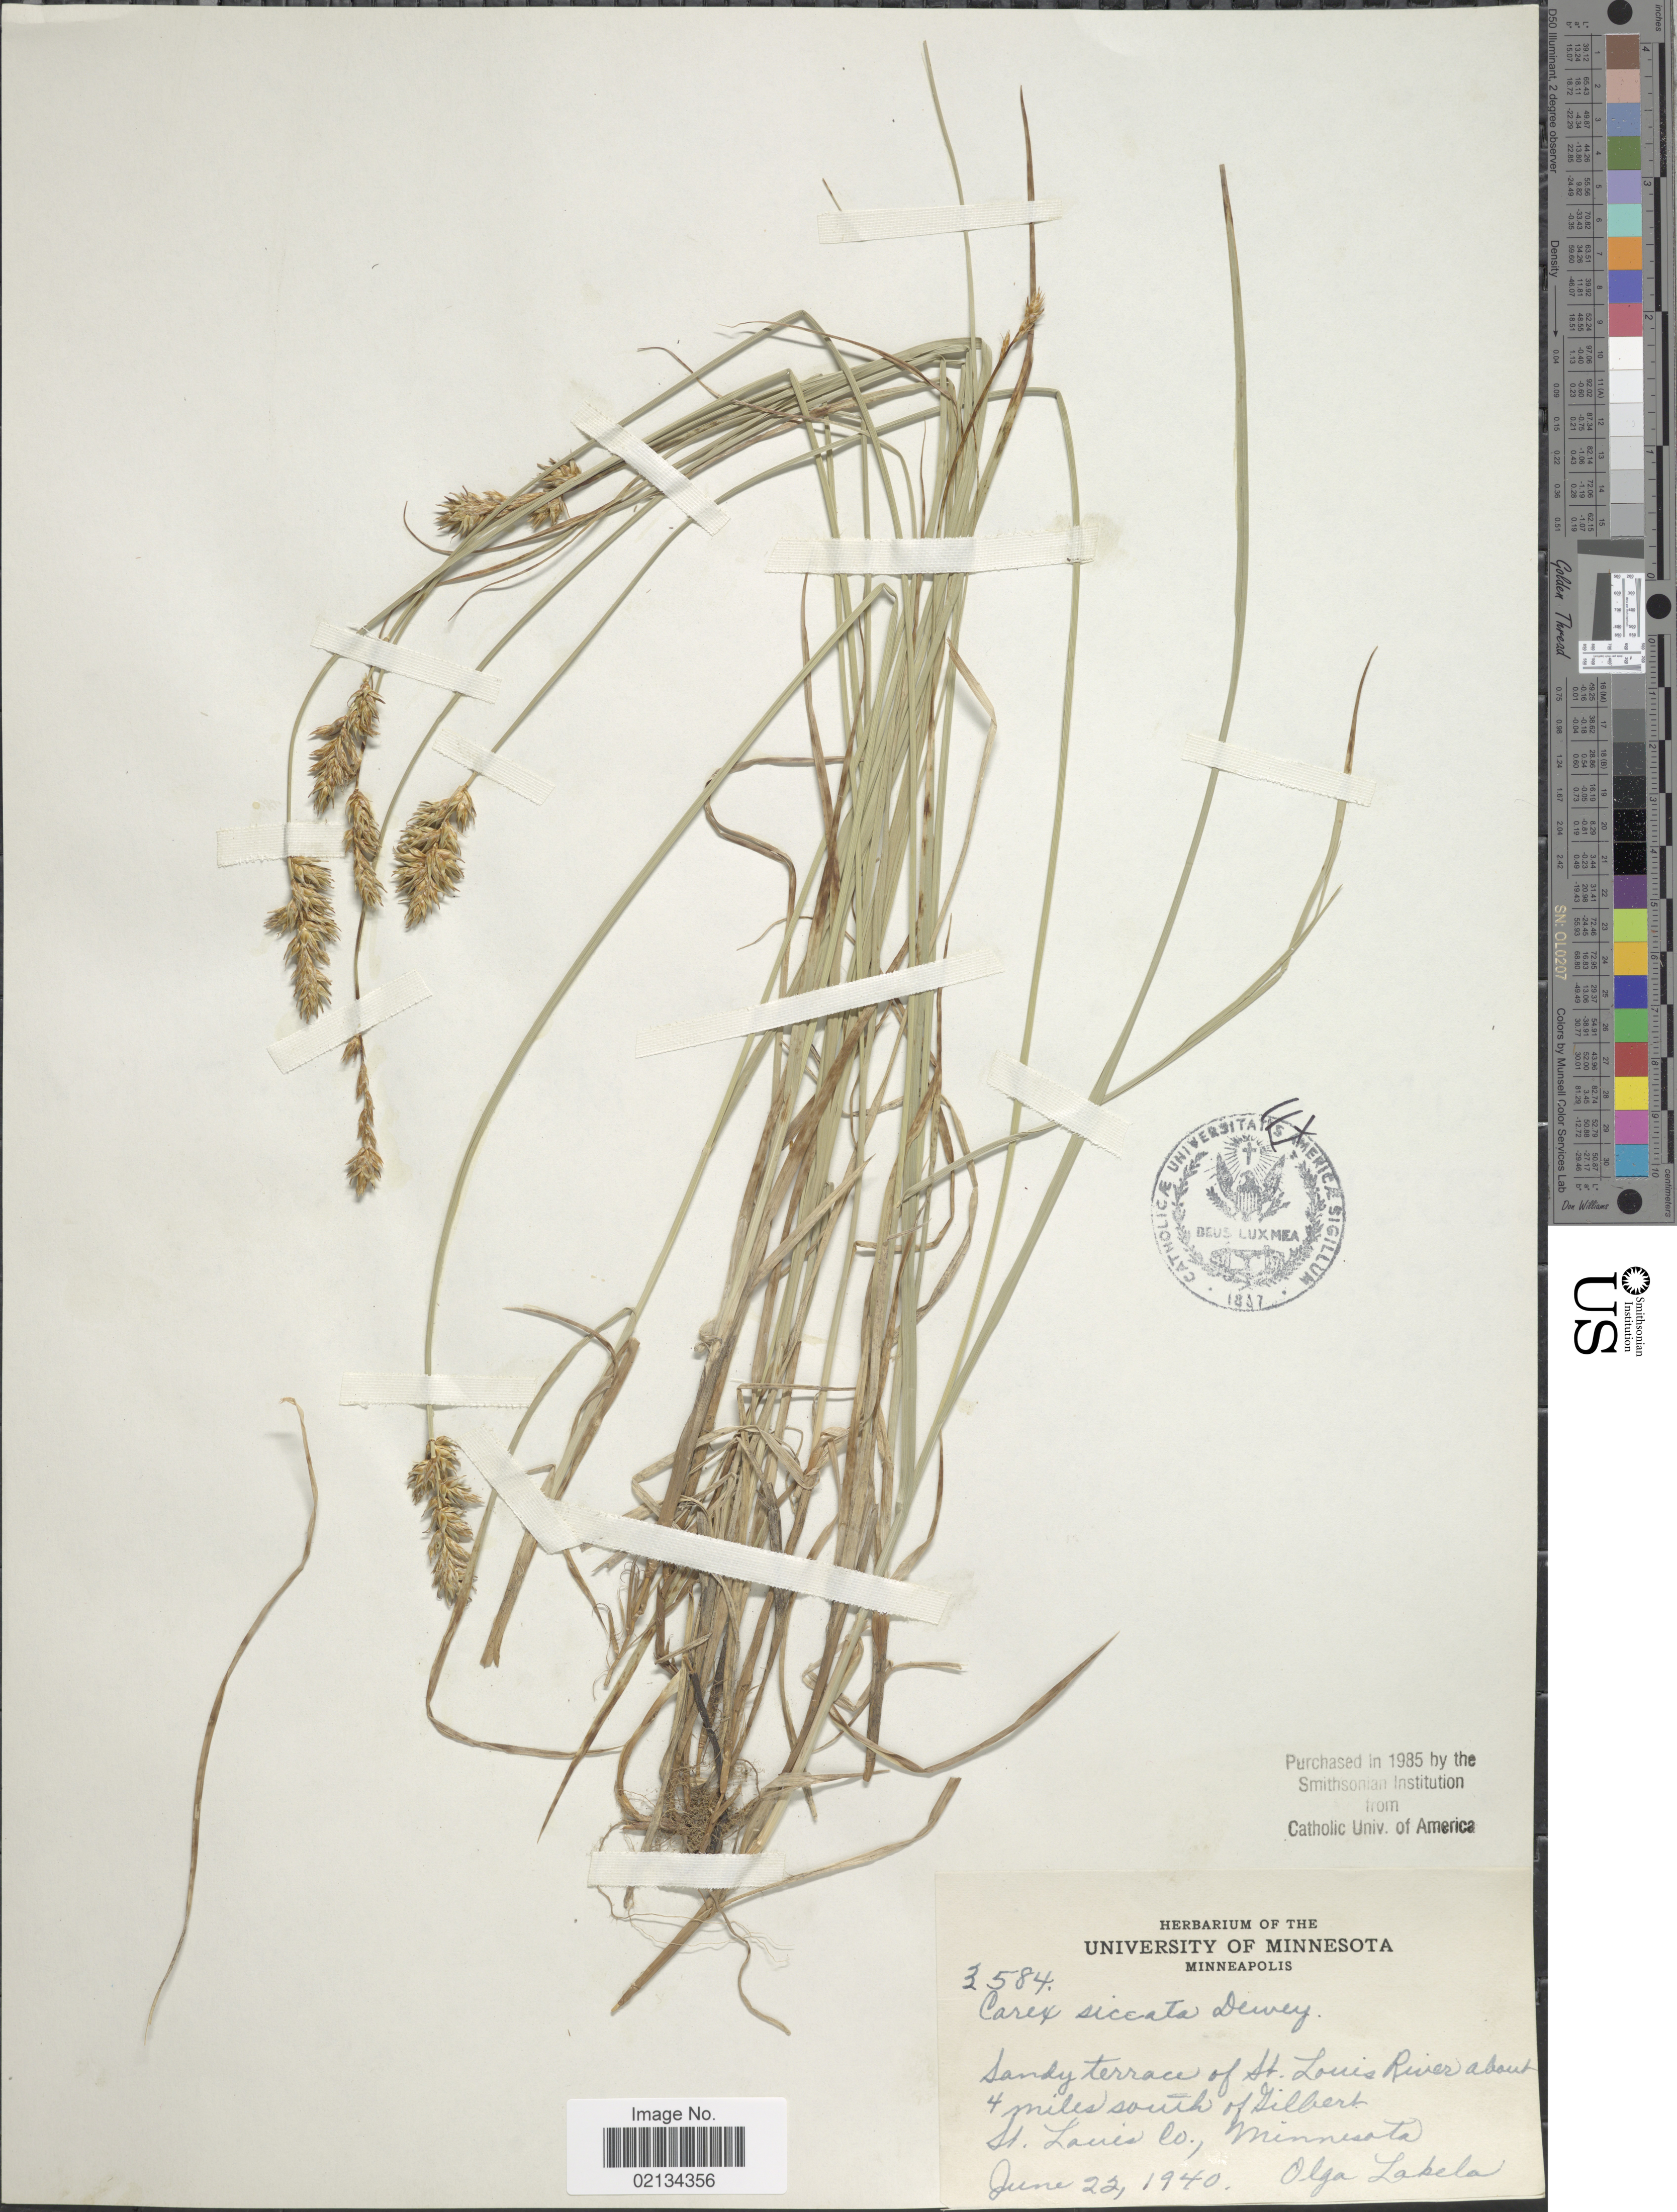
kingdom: Plantae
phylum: Tracheophyta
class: Liliopsida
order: Poales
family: Cyperaceae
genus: Carex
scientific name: Carex siccata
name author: Dewey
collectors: O. K. Lakela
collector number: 3584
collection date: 1940-06-22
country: United States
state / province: Minnesota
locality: Sandy terrace of St. Louis River about 4 miles south of Gilbert, St. Louis Co.